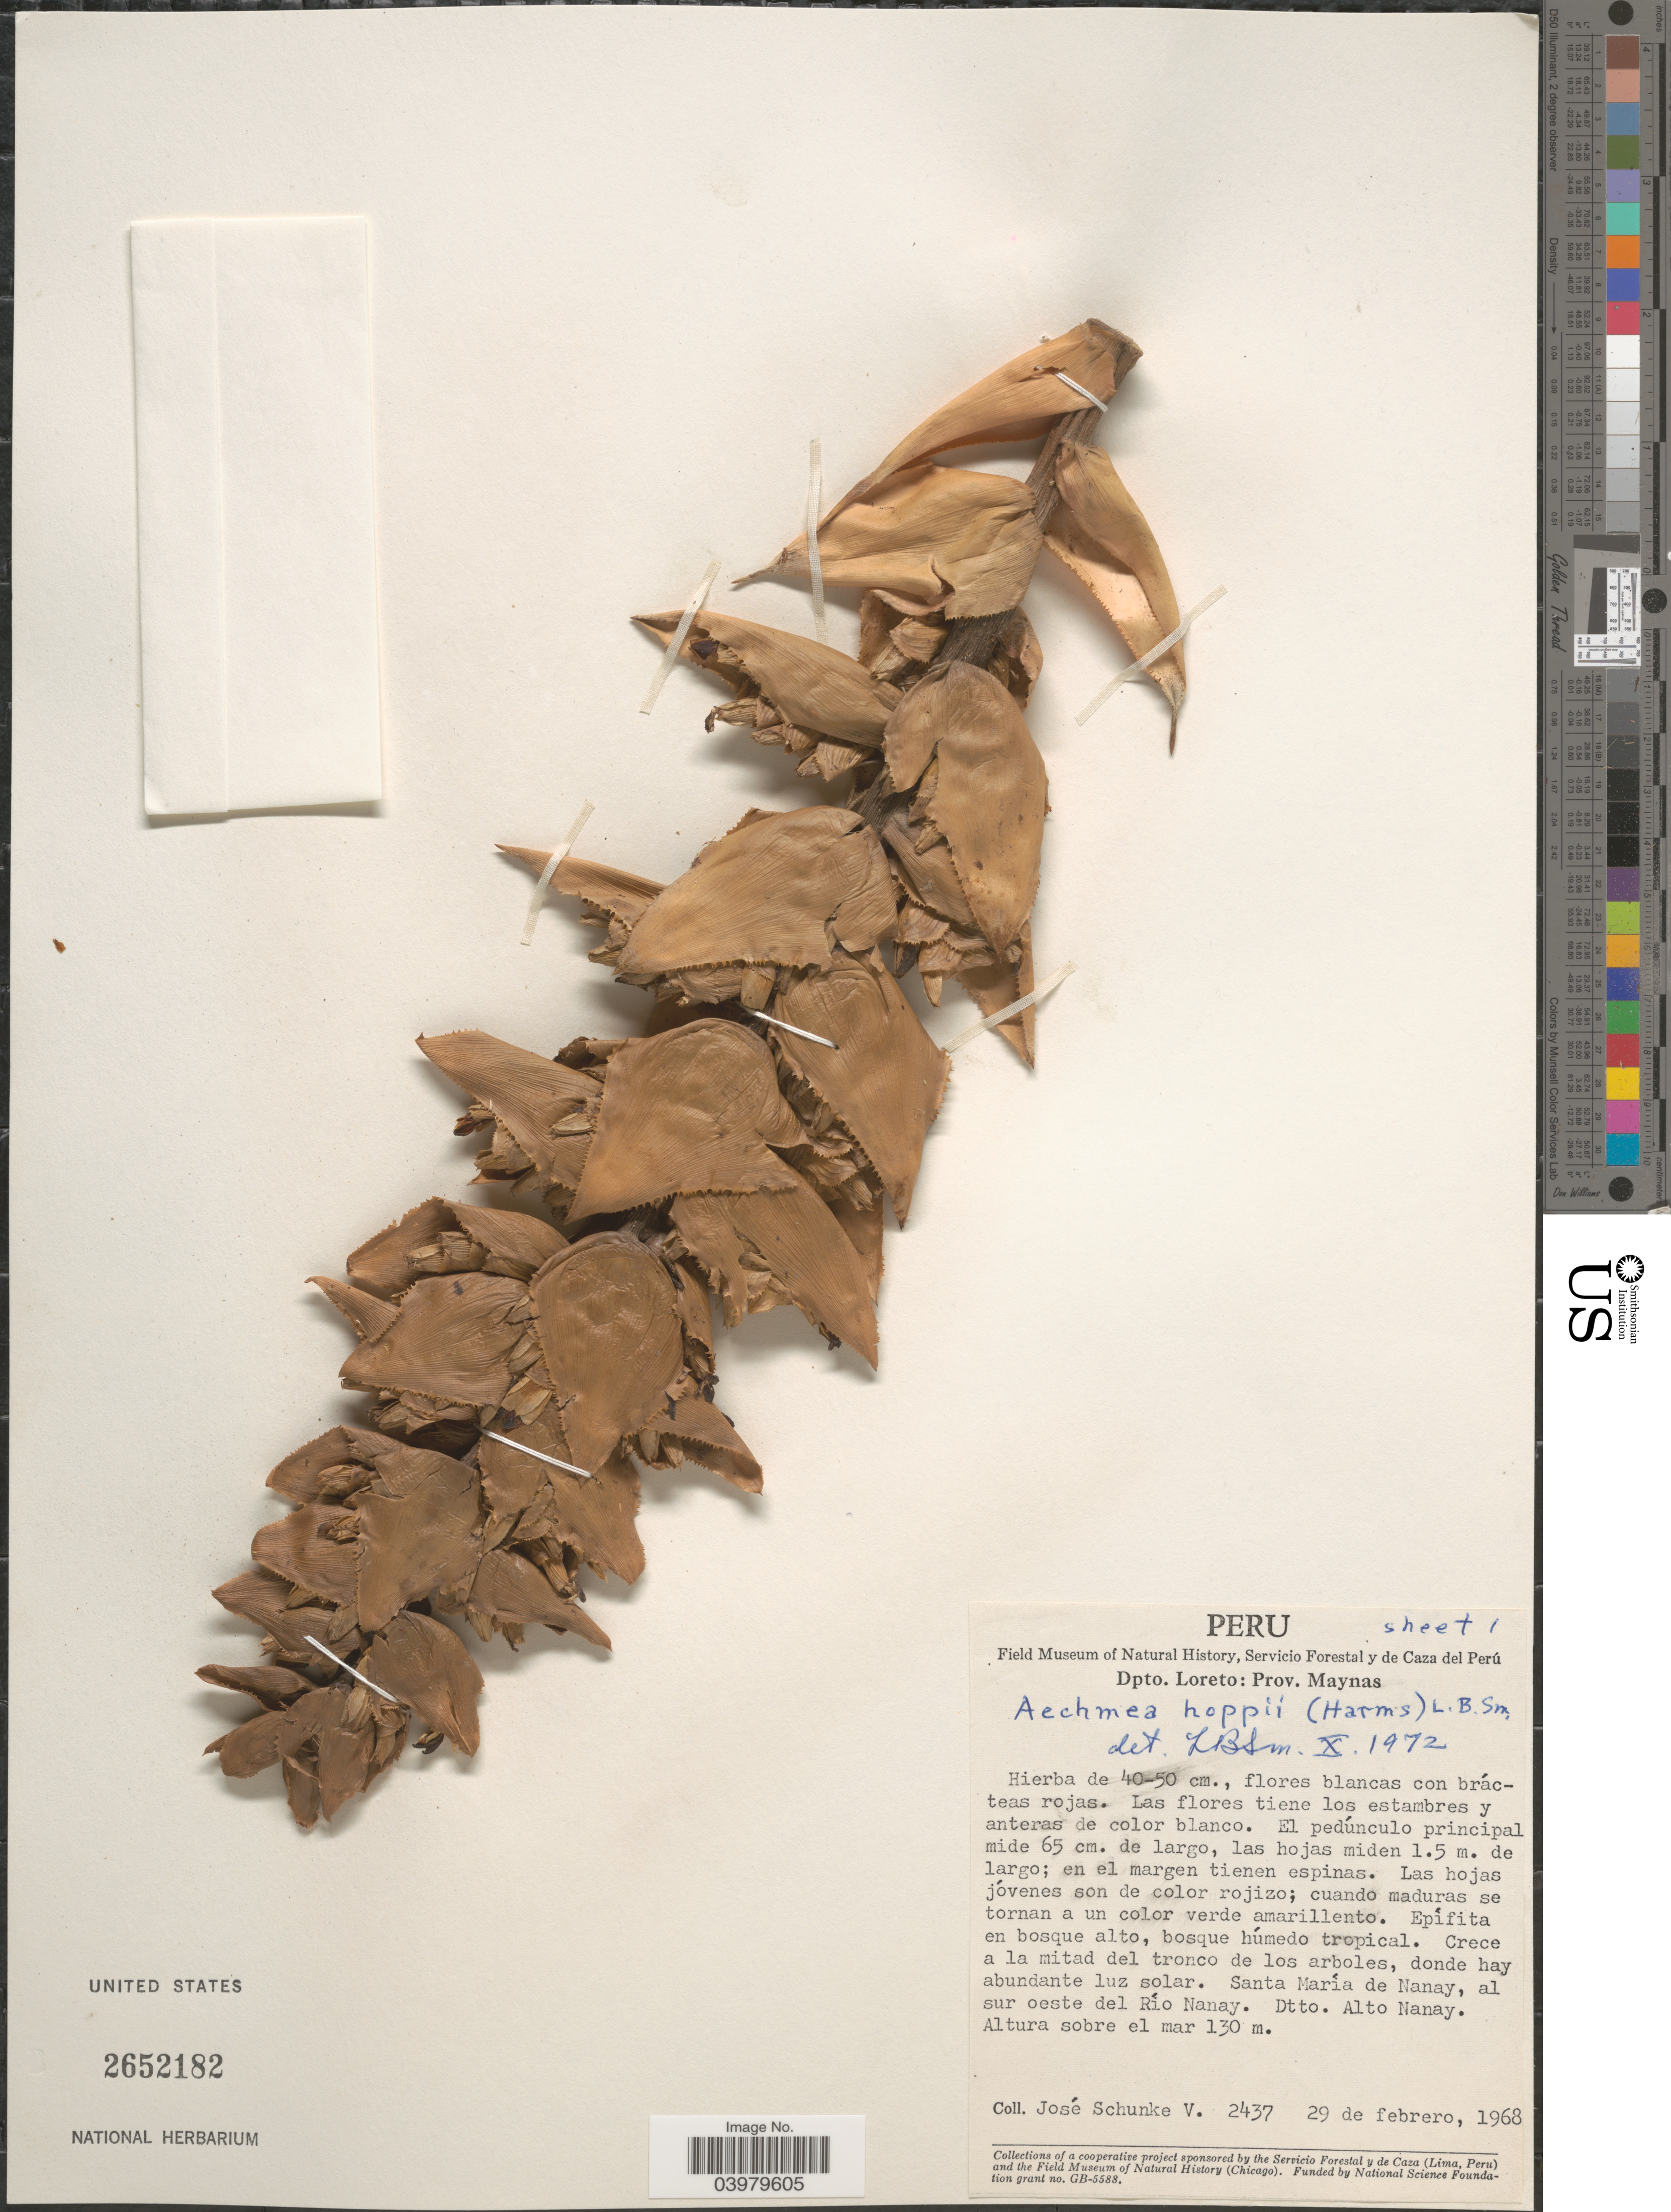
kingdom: Plantae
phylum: Tracheophyta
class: Liliopsida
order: Poales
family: Bromeliaceae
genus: Aechmea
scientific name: Aechmea hoppii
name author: (Harms) L.B. Sm.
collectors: J. Schunke Vigo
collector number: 2437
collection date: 1968-02-29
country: Peru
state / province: Loreto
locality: Dpto. Loreto: Prov. Maynas. Santa María de Nanay, al sur oeste del Río Nanay. Dtto. Alto Nanay.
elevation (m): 130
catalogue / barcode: US 2652182